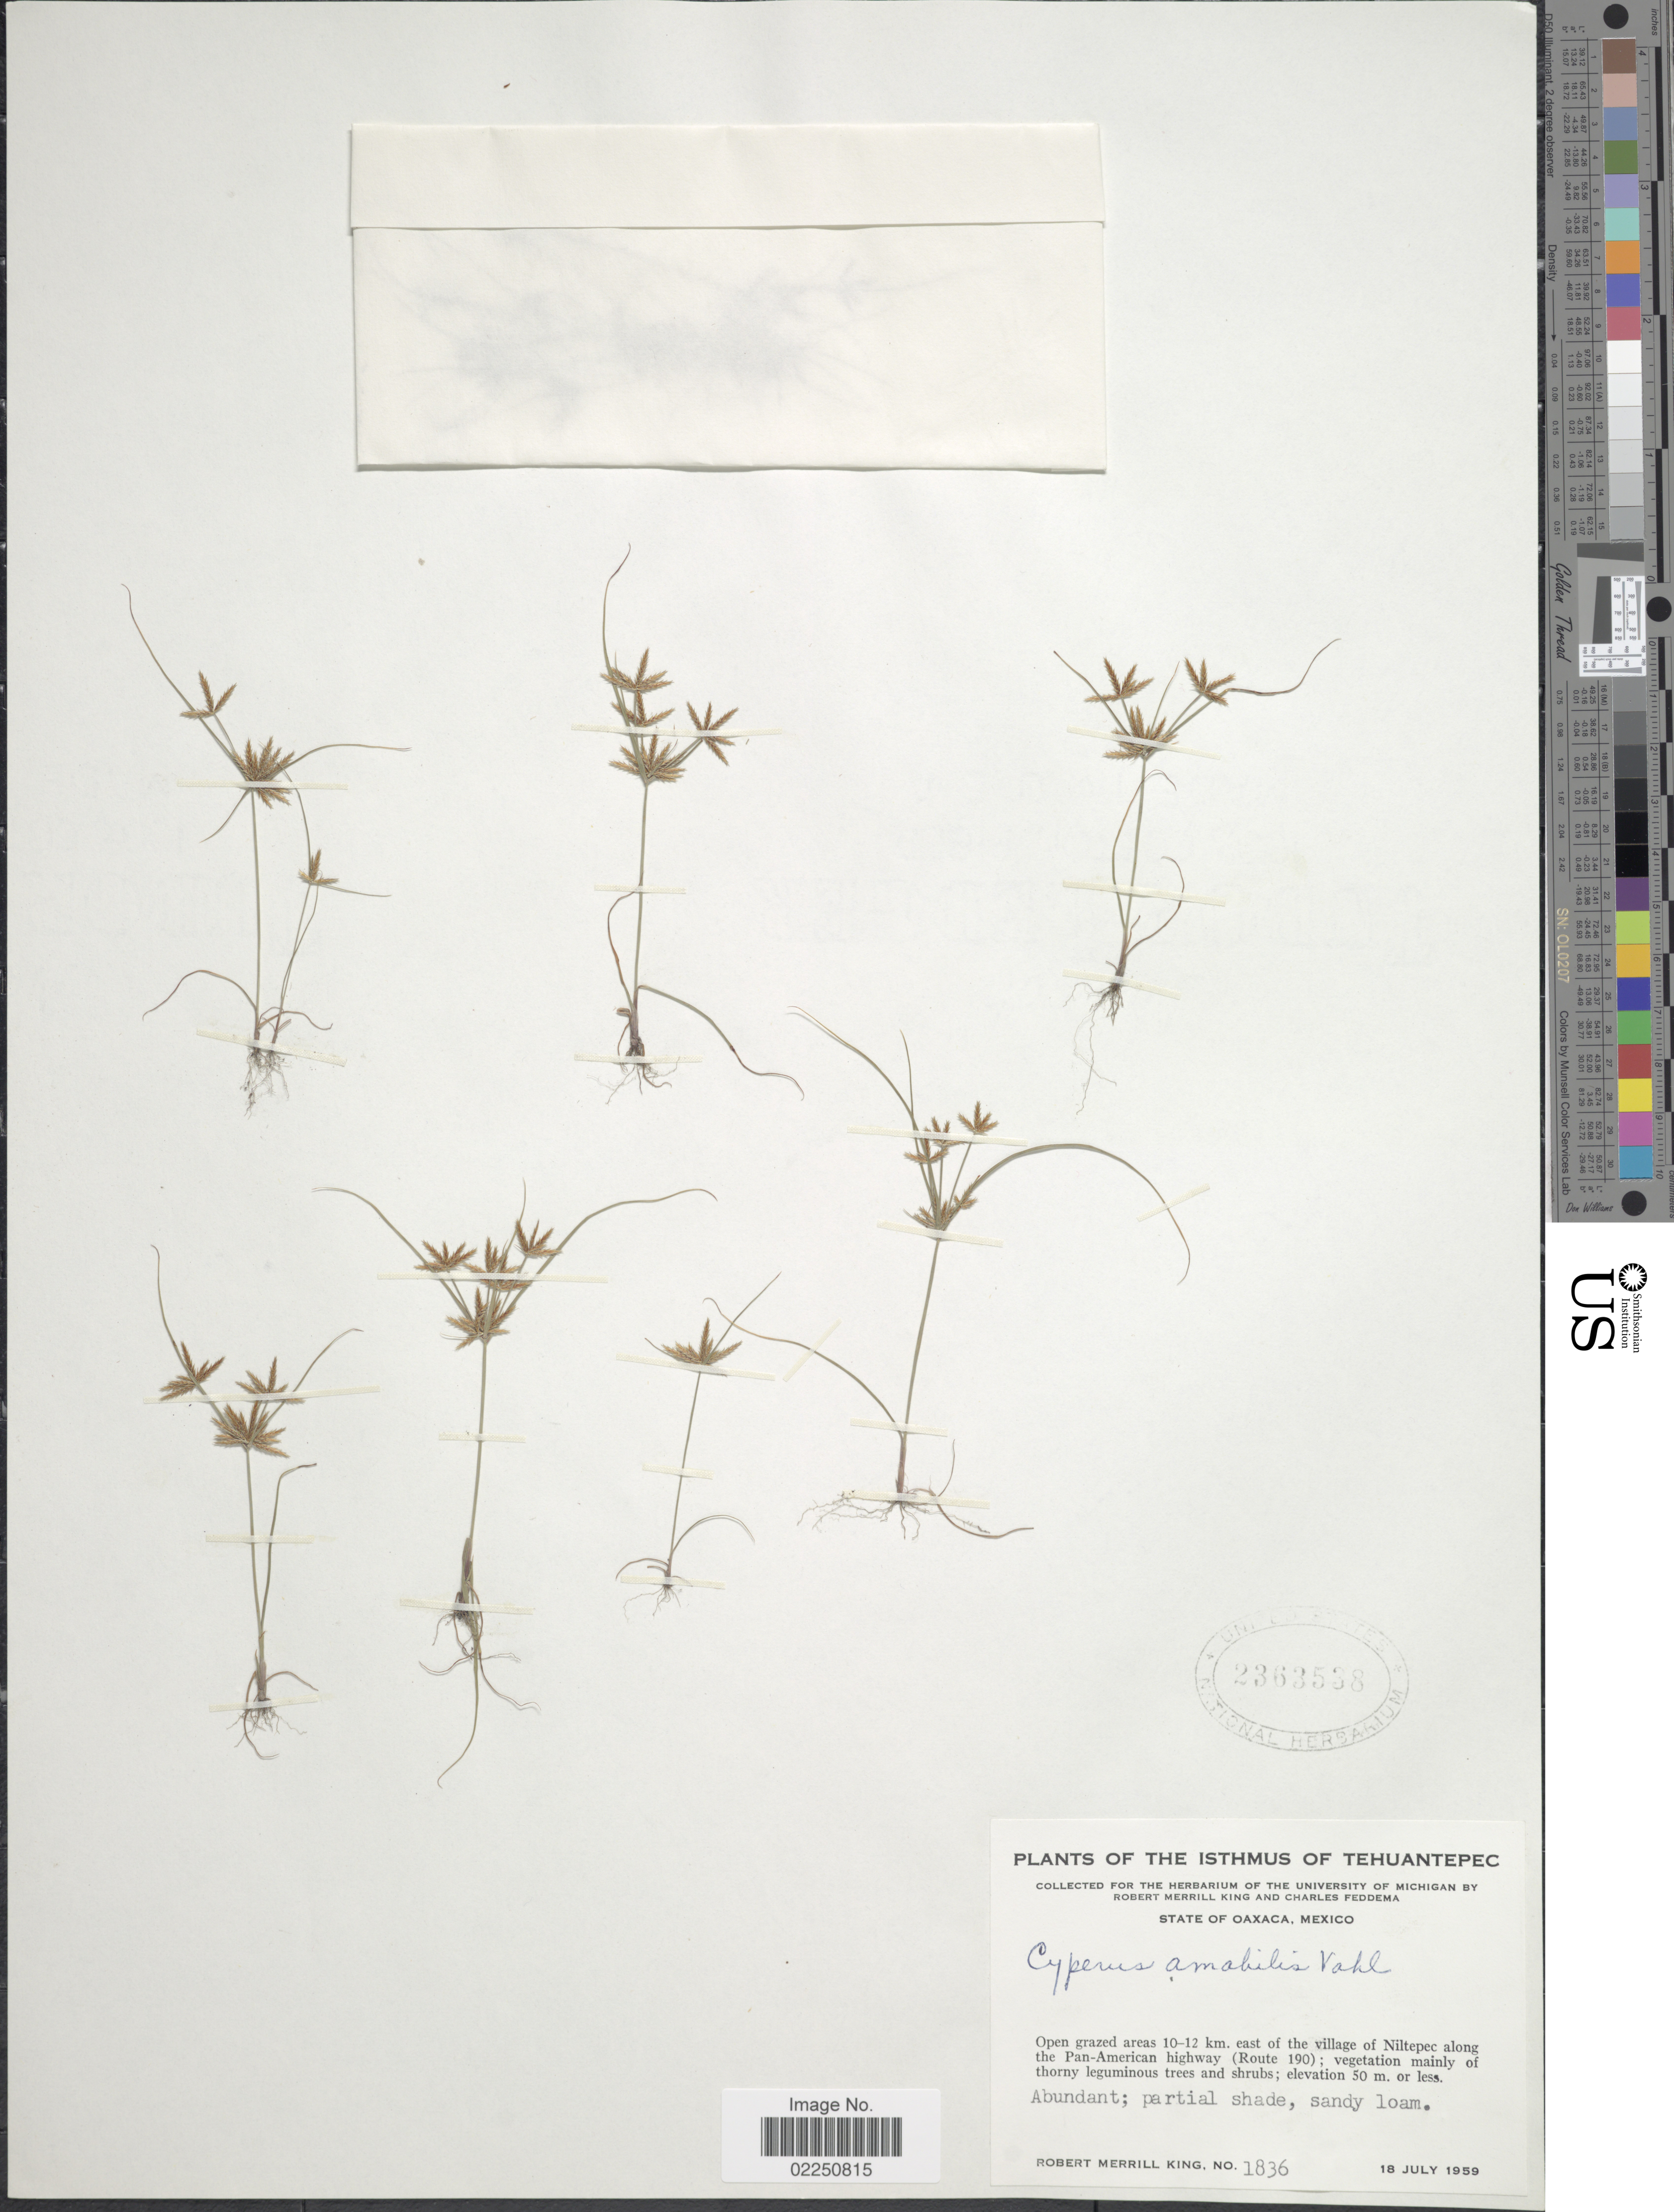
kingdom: Plantae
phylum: Tracheophyta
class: Liliopsida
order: Poales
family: Cyperaceae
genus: Cyperus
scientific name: Cyperus amabilis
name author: Vahl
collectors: R. M. King & C. Feddema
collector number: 1836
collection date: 1959-07-18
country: Mexico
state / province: Oaxaca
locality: Isthmus of Tehuantepec. Open grazed areas 10-12 km. east of the village of Niltepec along the Pan-American highway (Route 190)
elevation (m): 50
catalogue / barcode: US 2363538